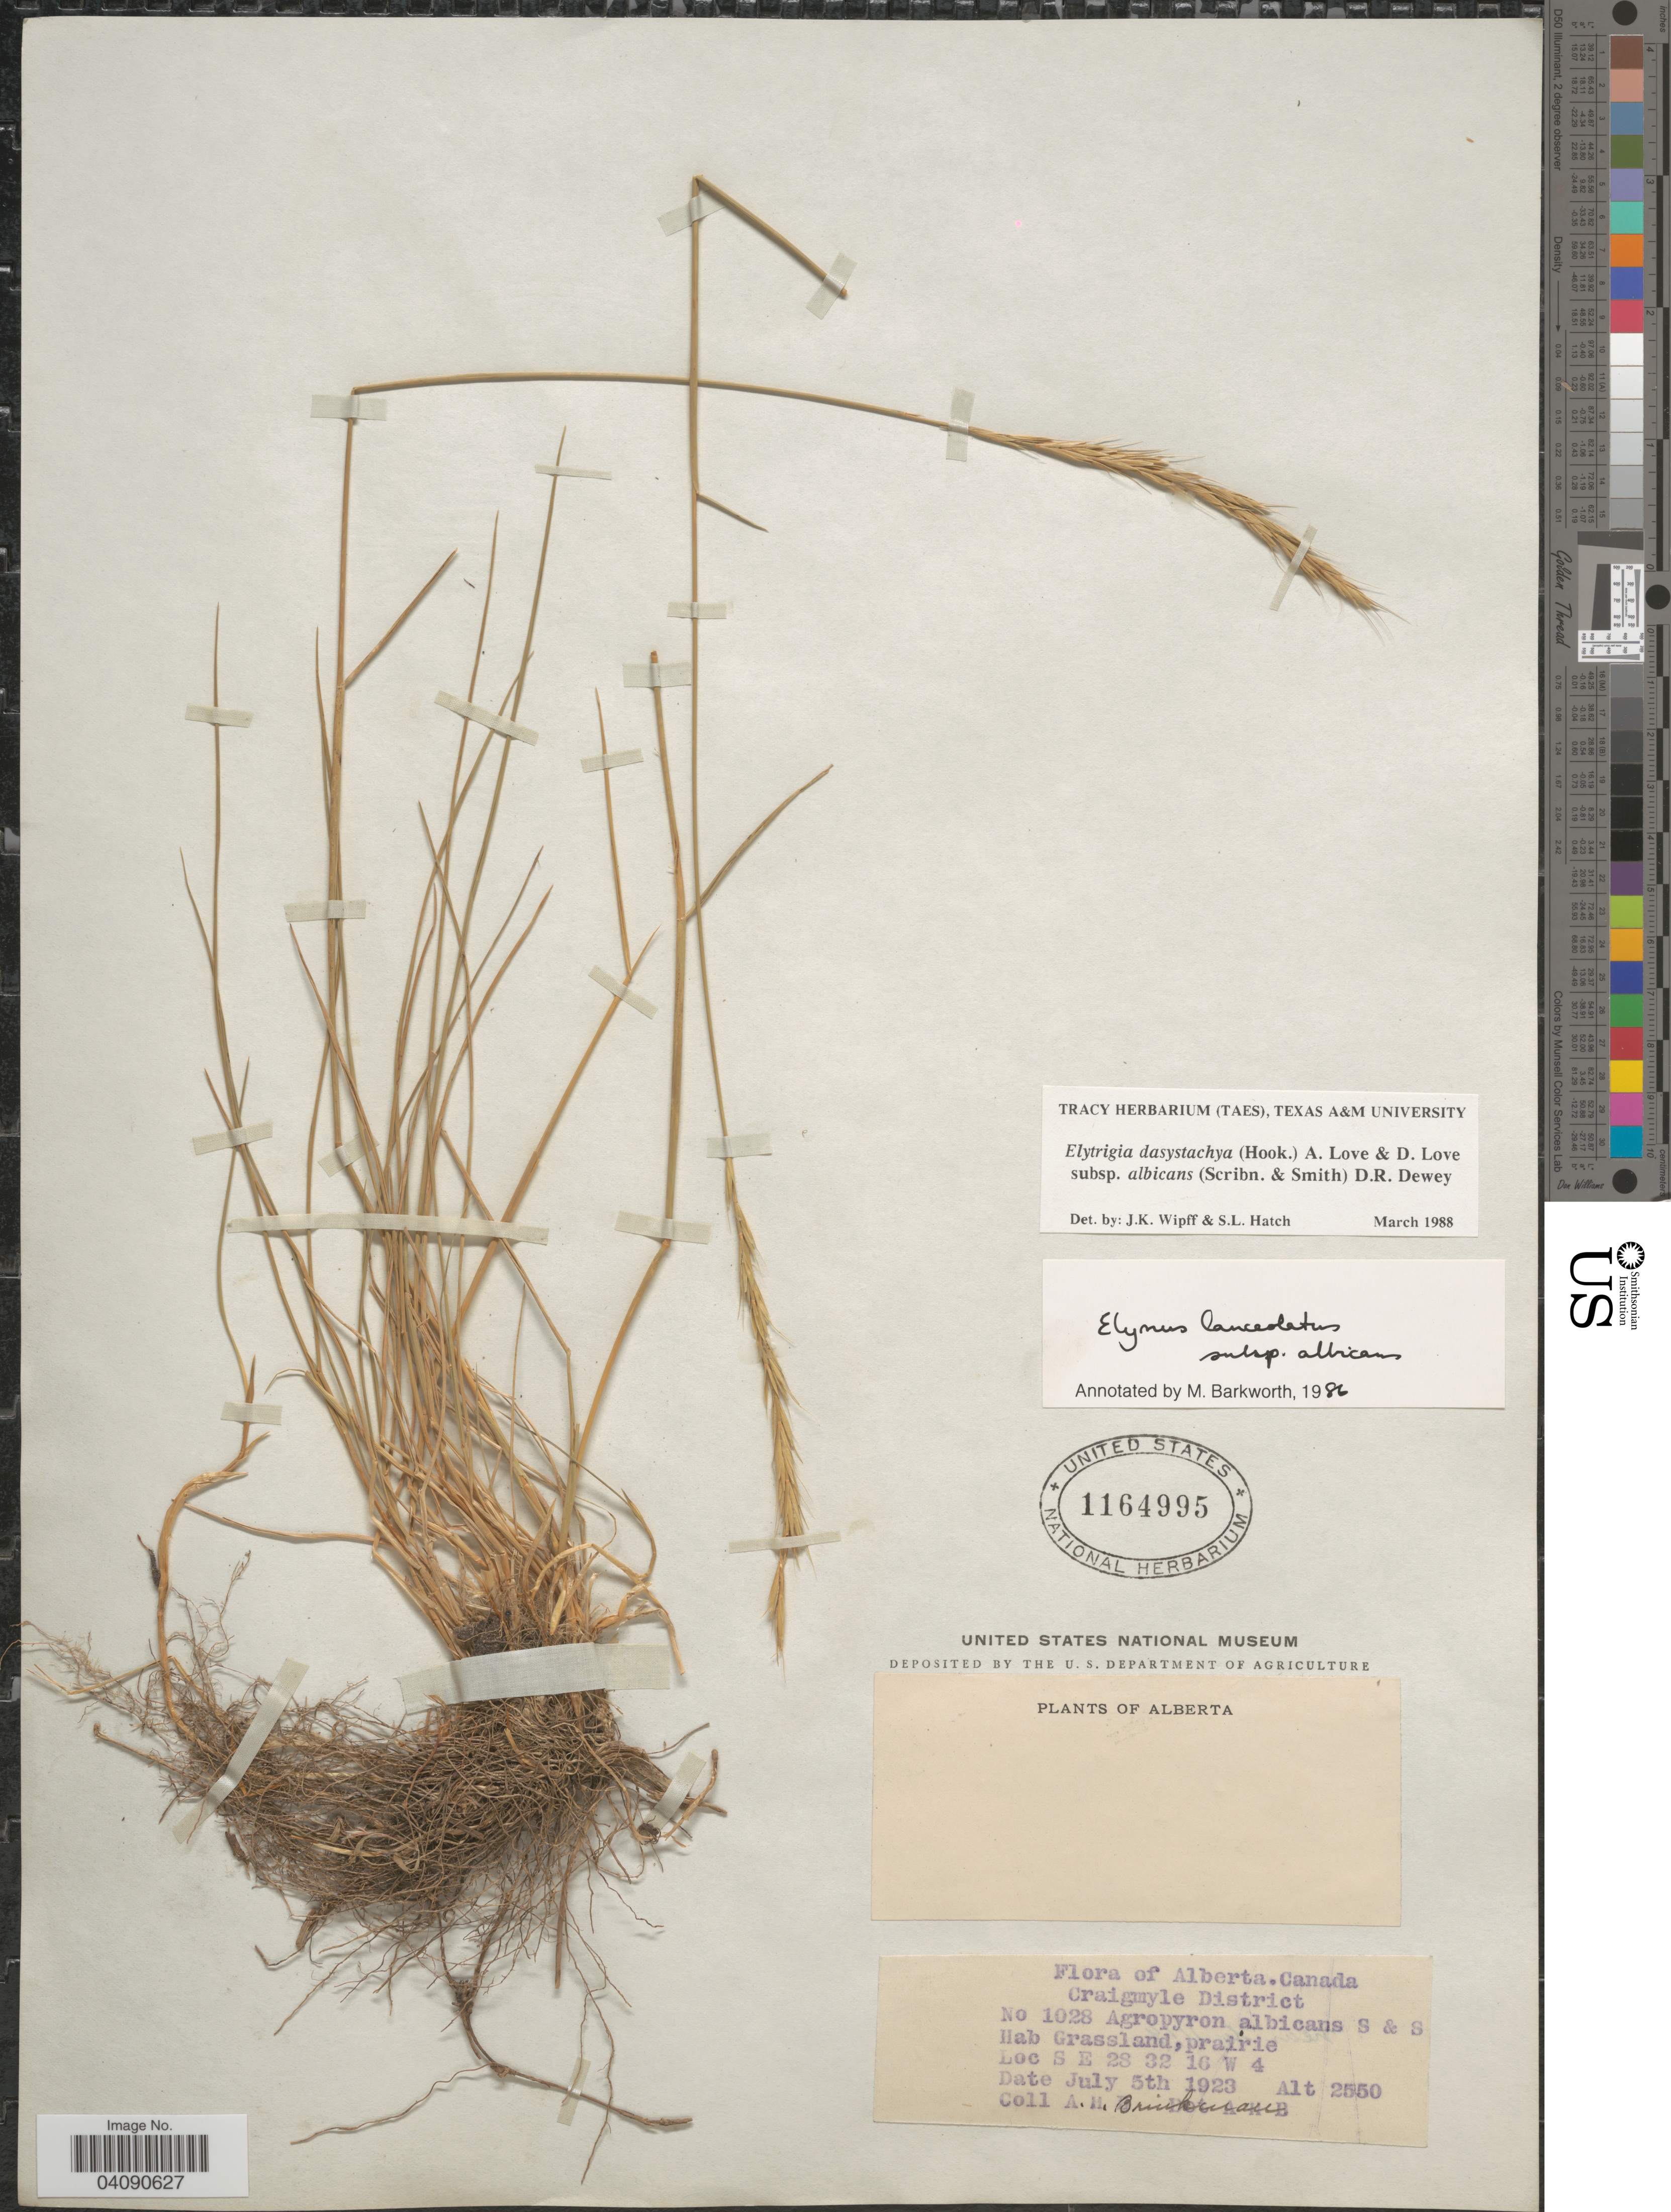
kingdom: Plantae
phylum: Tracheophyta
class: Liliopsida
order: Poales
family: Poaceae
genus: Elymus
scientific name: Elymus albicans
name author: (Scribn. & J.G. Sm.) Á. Löve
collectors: A. Brinkman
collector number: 1028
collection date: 1923-07-05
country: Canada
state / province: Alberta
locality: Craigmyle District. Grassland, prairie. S E 28 32 16 W 4.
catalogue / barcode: US 1164995